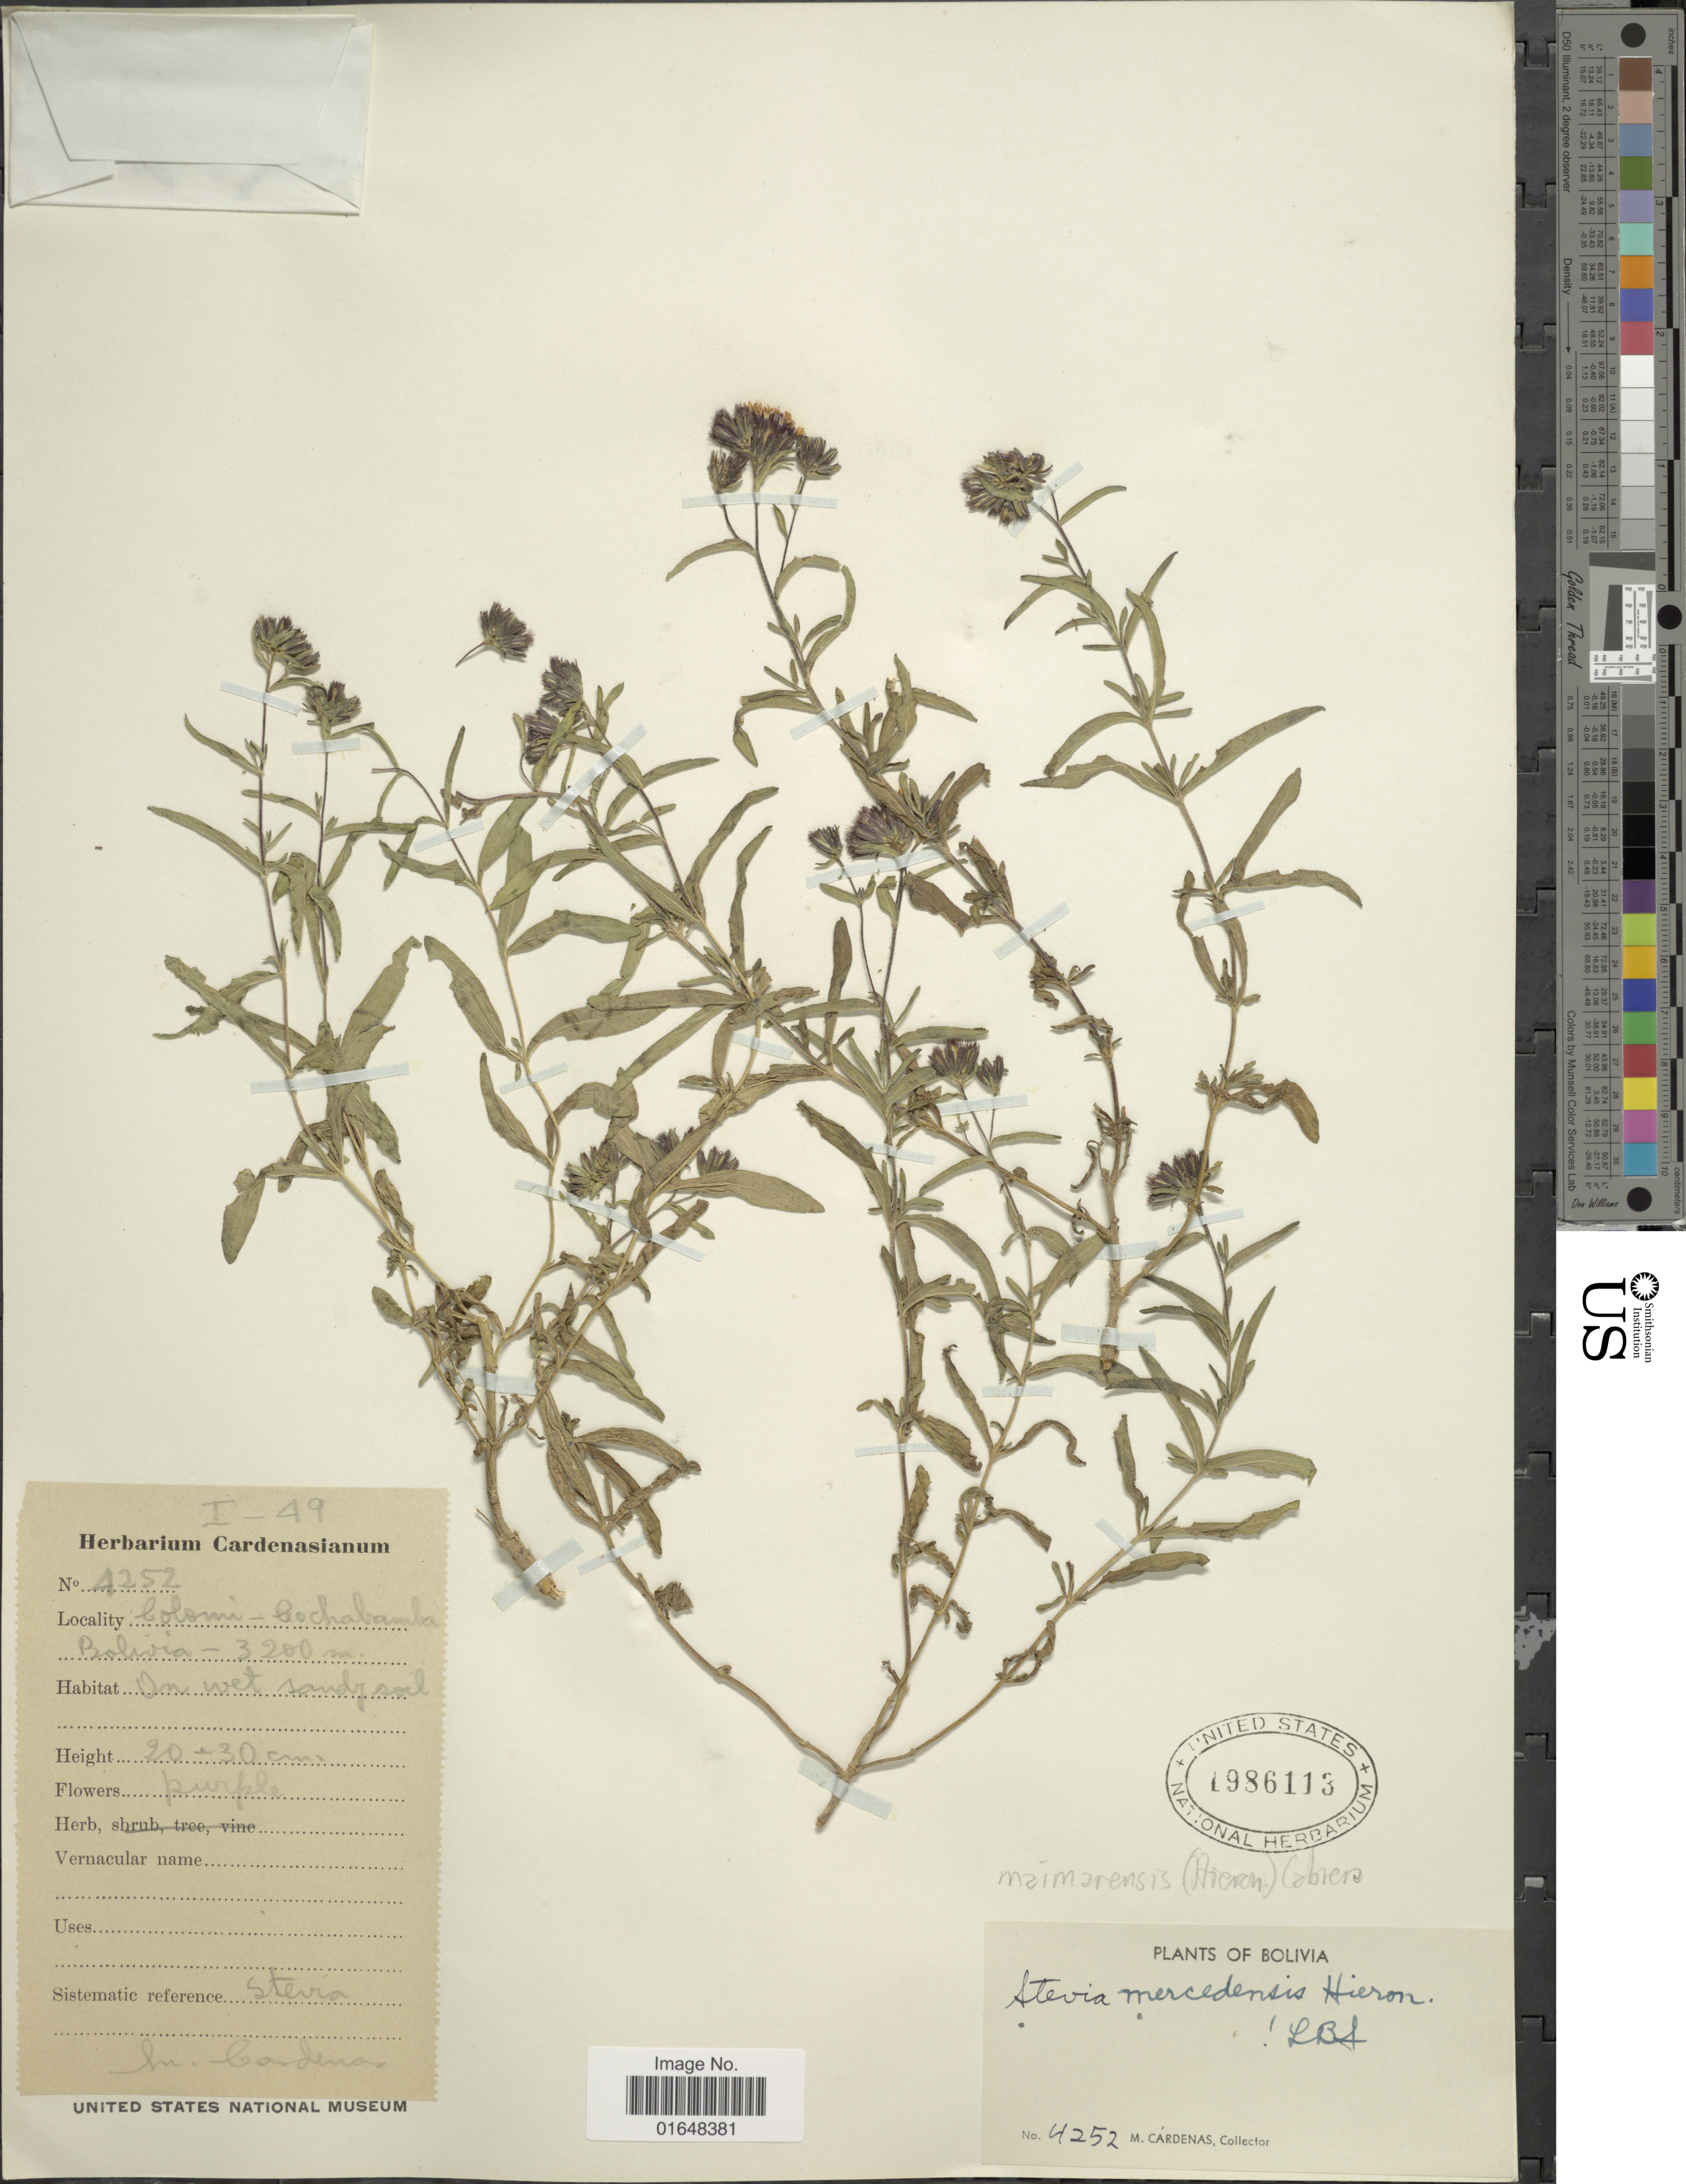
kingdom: Plantae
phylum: Tracheophyta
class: Magnoliopsida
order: Asterales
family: Asteraceae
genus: Stevia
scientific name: Stevia maimarensis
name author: (Hieron.) Cabrera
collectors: M. Cárdenas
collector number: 4252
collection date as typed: Transcribed d/m/y: /1/49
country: Bolivia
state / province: Cochabamba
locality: Colomi - Cochabamba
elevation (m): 3200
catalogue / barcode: US 1986113